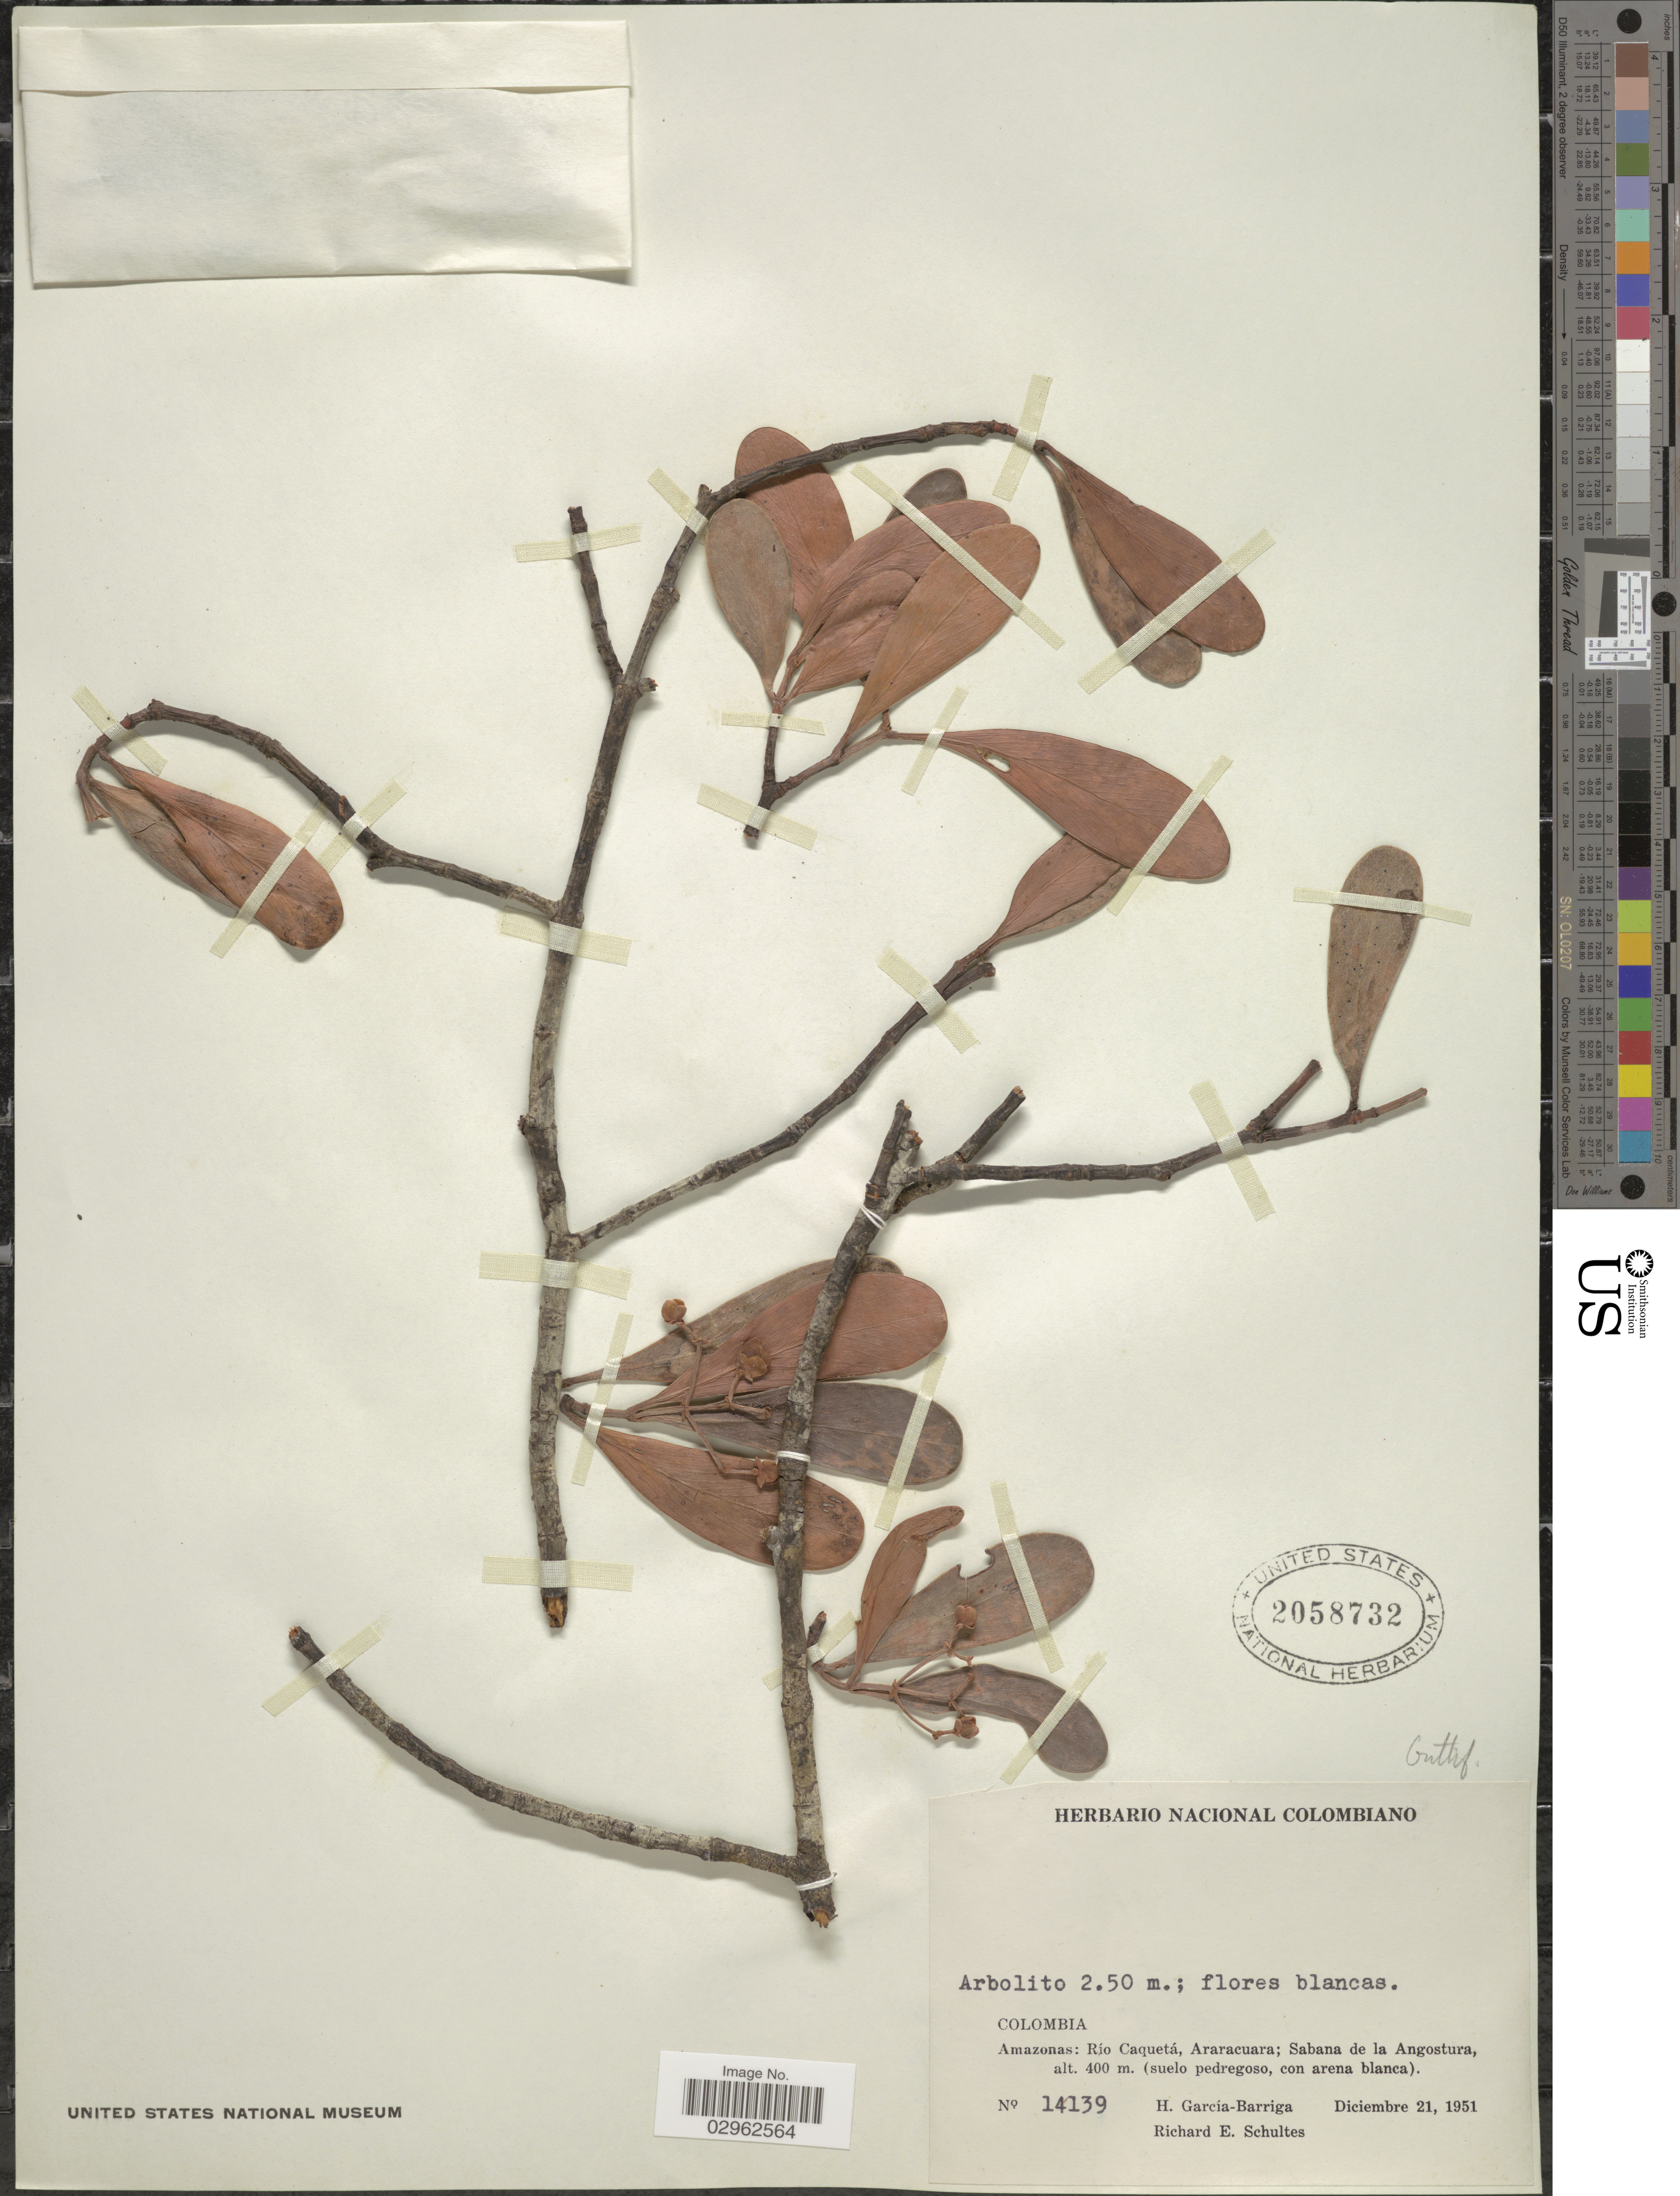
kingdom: Plantae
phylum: Tracheophyta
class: Magnoliopsida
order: Malpighiales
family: Clusiaceae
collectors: H. García Barriga & R. E. Schultes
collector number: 14139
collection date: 1951-12-21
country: Colombia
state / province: Amazônas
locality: Río Caquetá, Araracuara; Sabana de la Angostura.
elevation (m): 400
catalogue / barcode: US 2058732